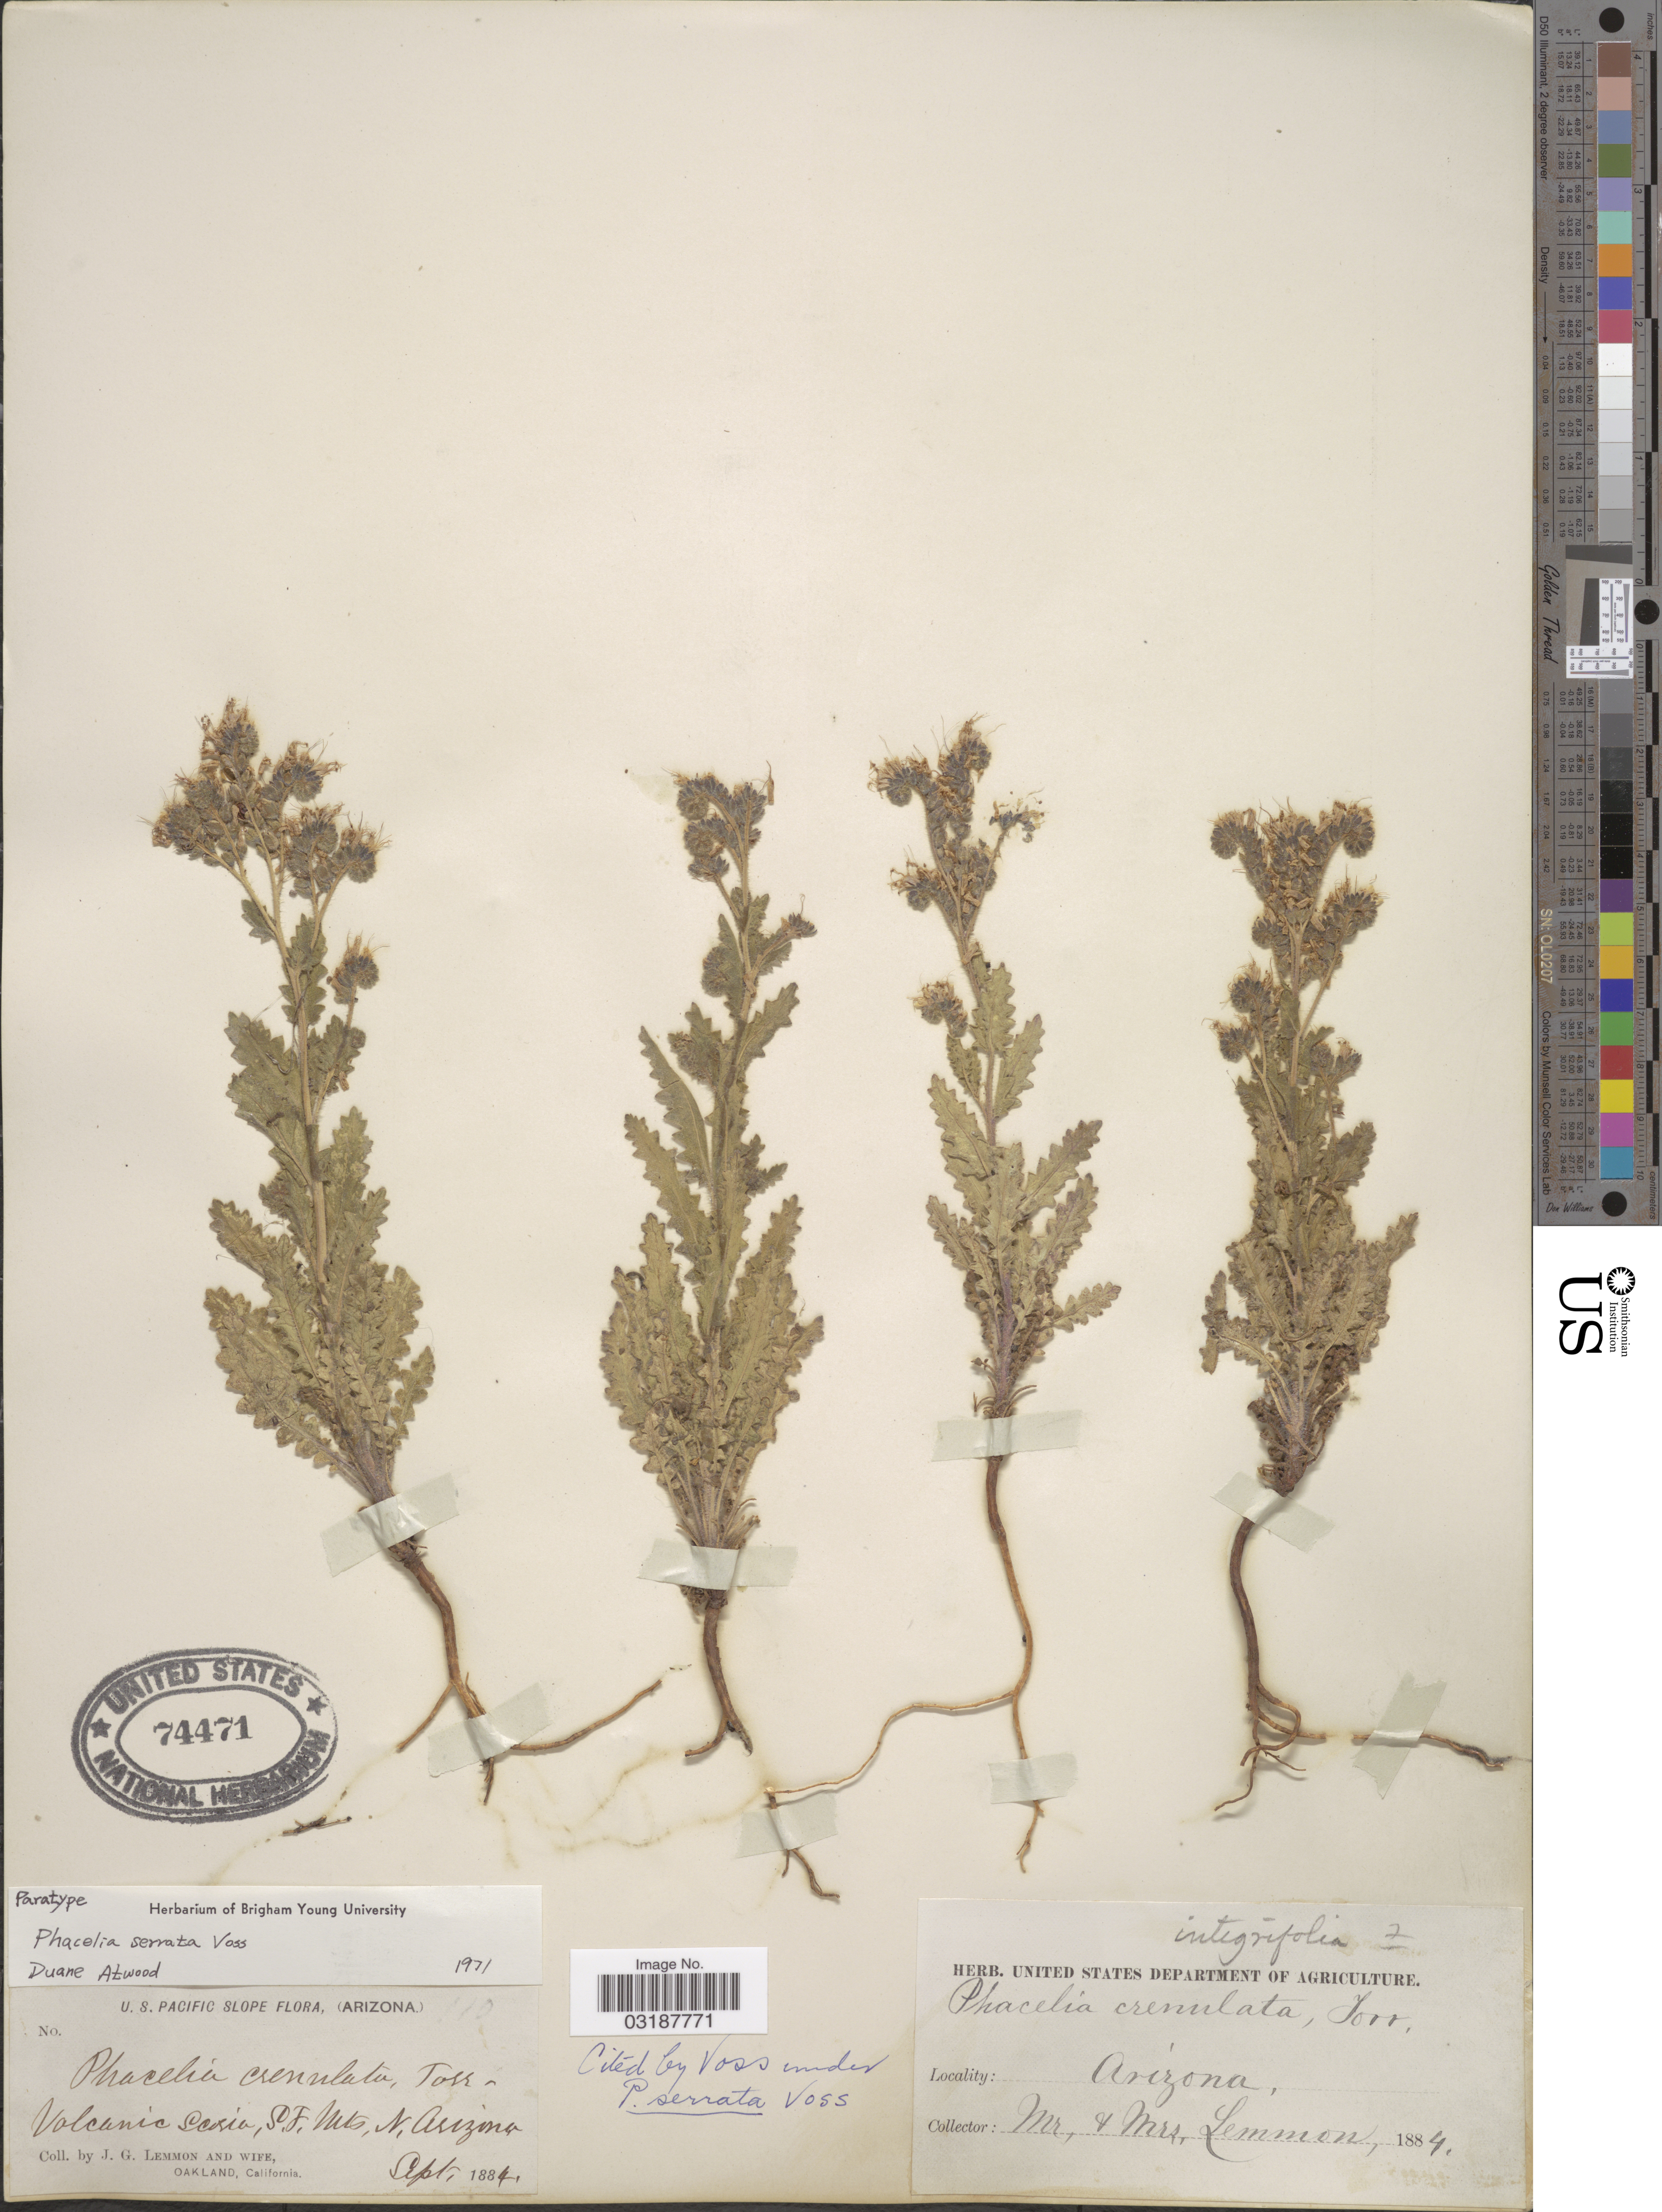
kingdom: Plantae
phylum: Tracheophyta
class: Magnoliopsida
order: Boraginales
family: Hydrophyllaceae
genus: Phacelia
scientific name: Phacelia serrata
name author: J.W. Voss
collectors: J. Lemmon & Mrs. J. G. Lemmon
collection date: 1884-09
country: United States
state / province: Arizona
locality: Volcanic Scoria, S.F. Mts. N. Arizona, U.S. Pacific Slope.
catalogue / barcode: US 74471